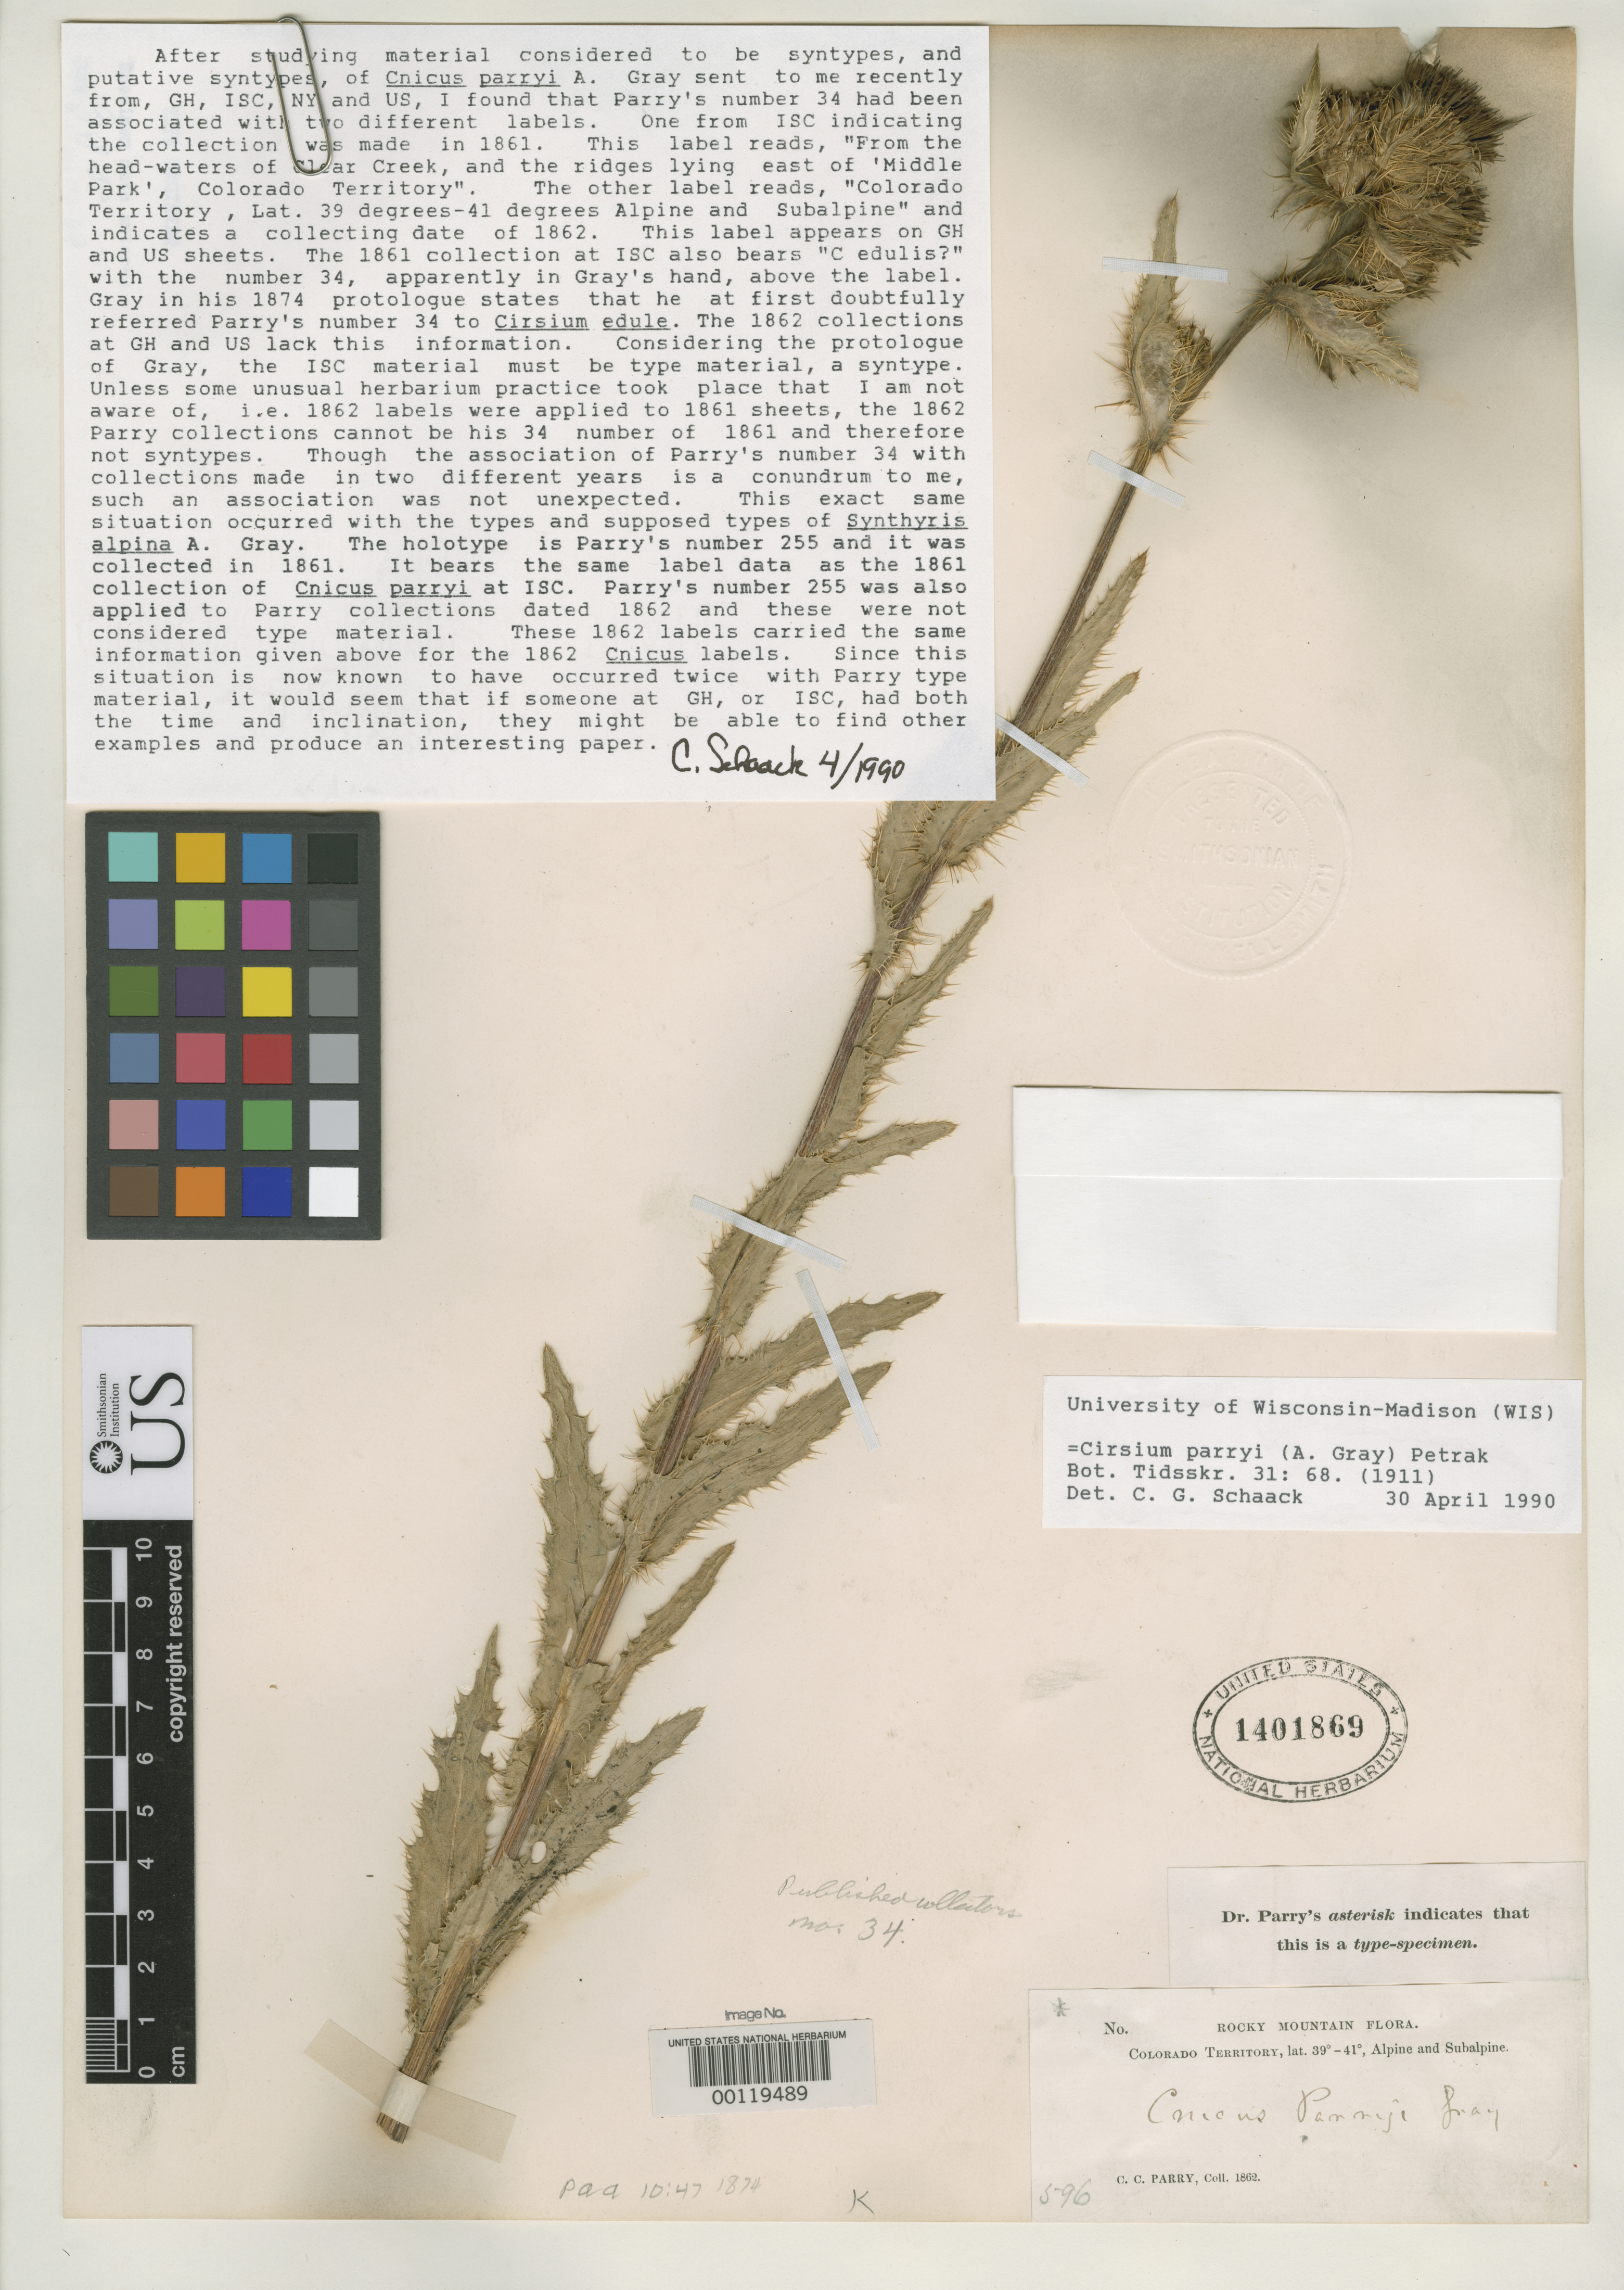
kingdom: Plantae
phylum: Tracheophyta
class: Magnoliopsida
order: Asterales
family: Asteraceae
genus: Cnicus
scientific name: Cnicus parryi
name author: A. Gray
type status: Possible Isosyntype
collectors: C. C. Parry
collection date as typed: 1862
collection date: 1862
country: United States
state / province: Colorado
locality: Rocky Mts.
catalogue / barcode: US 1401869